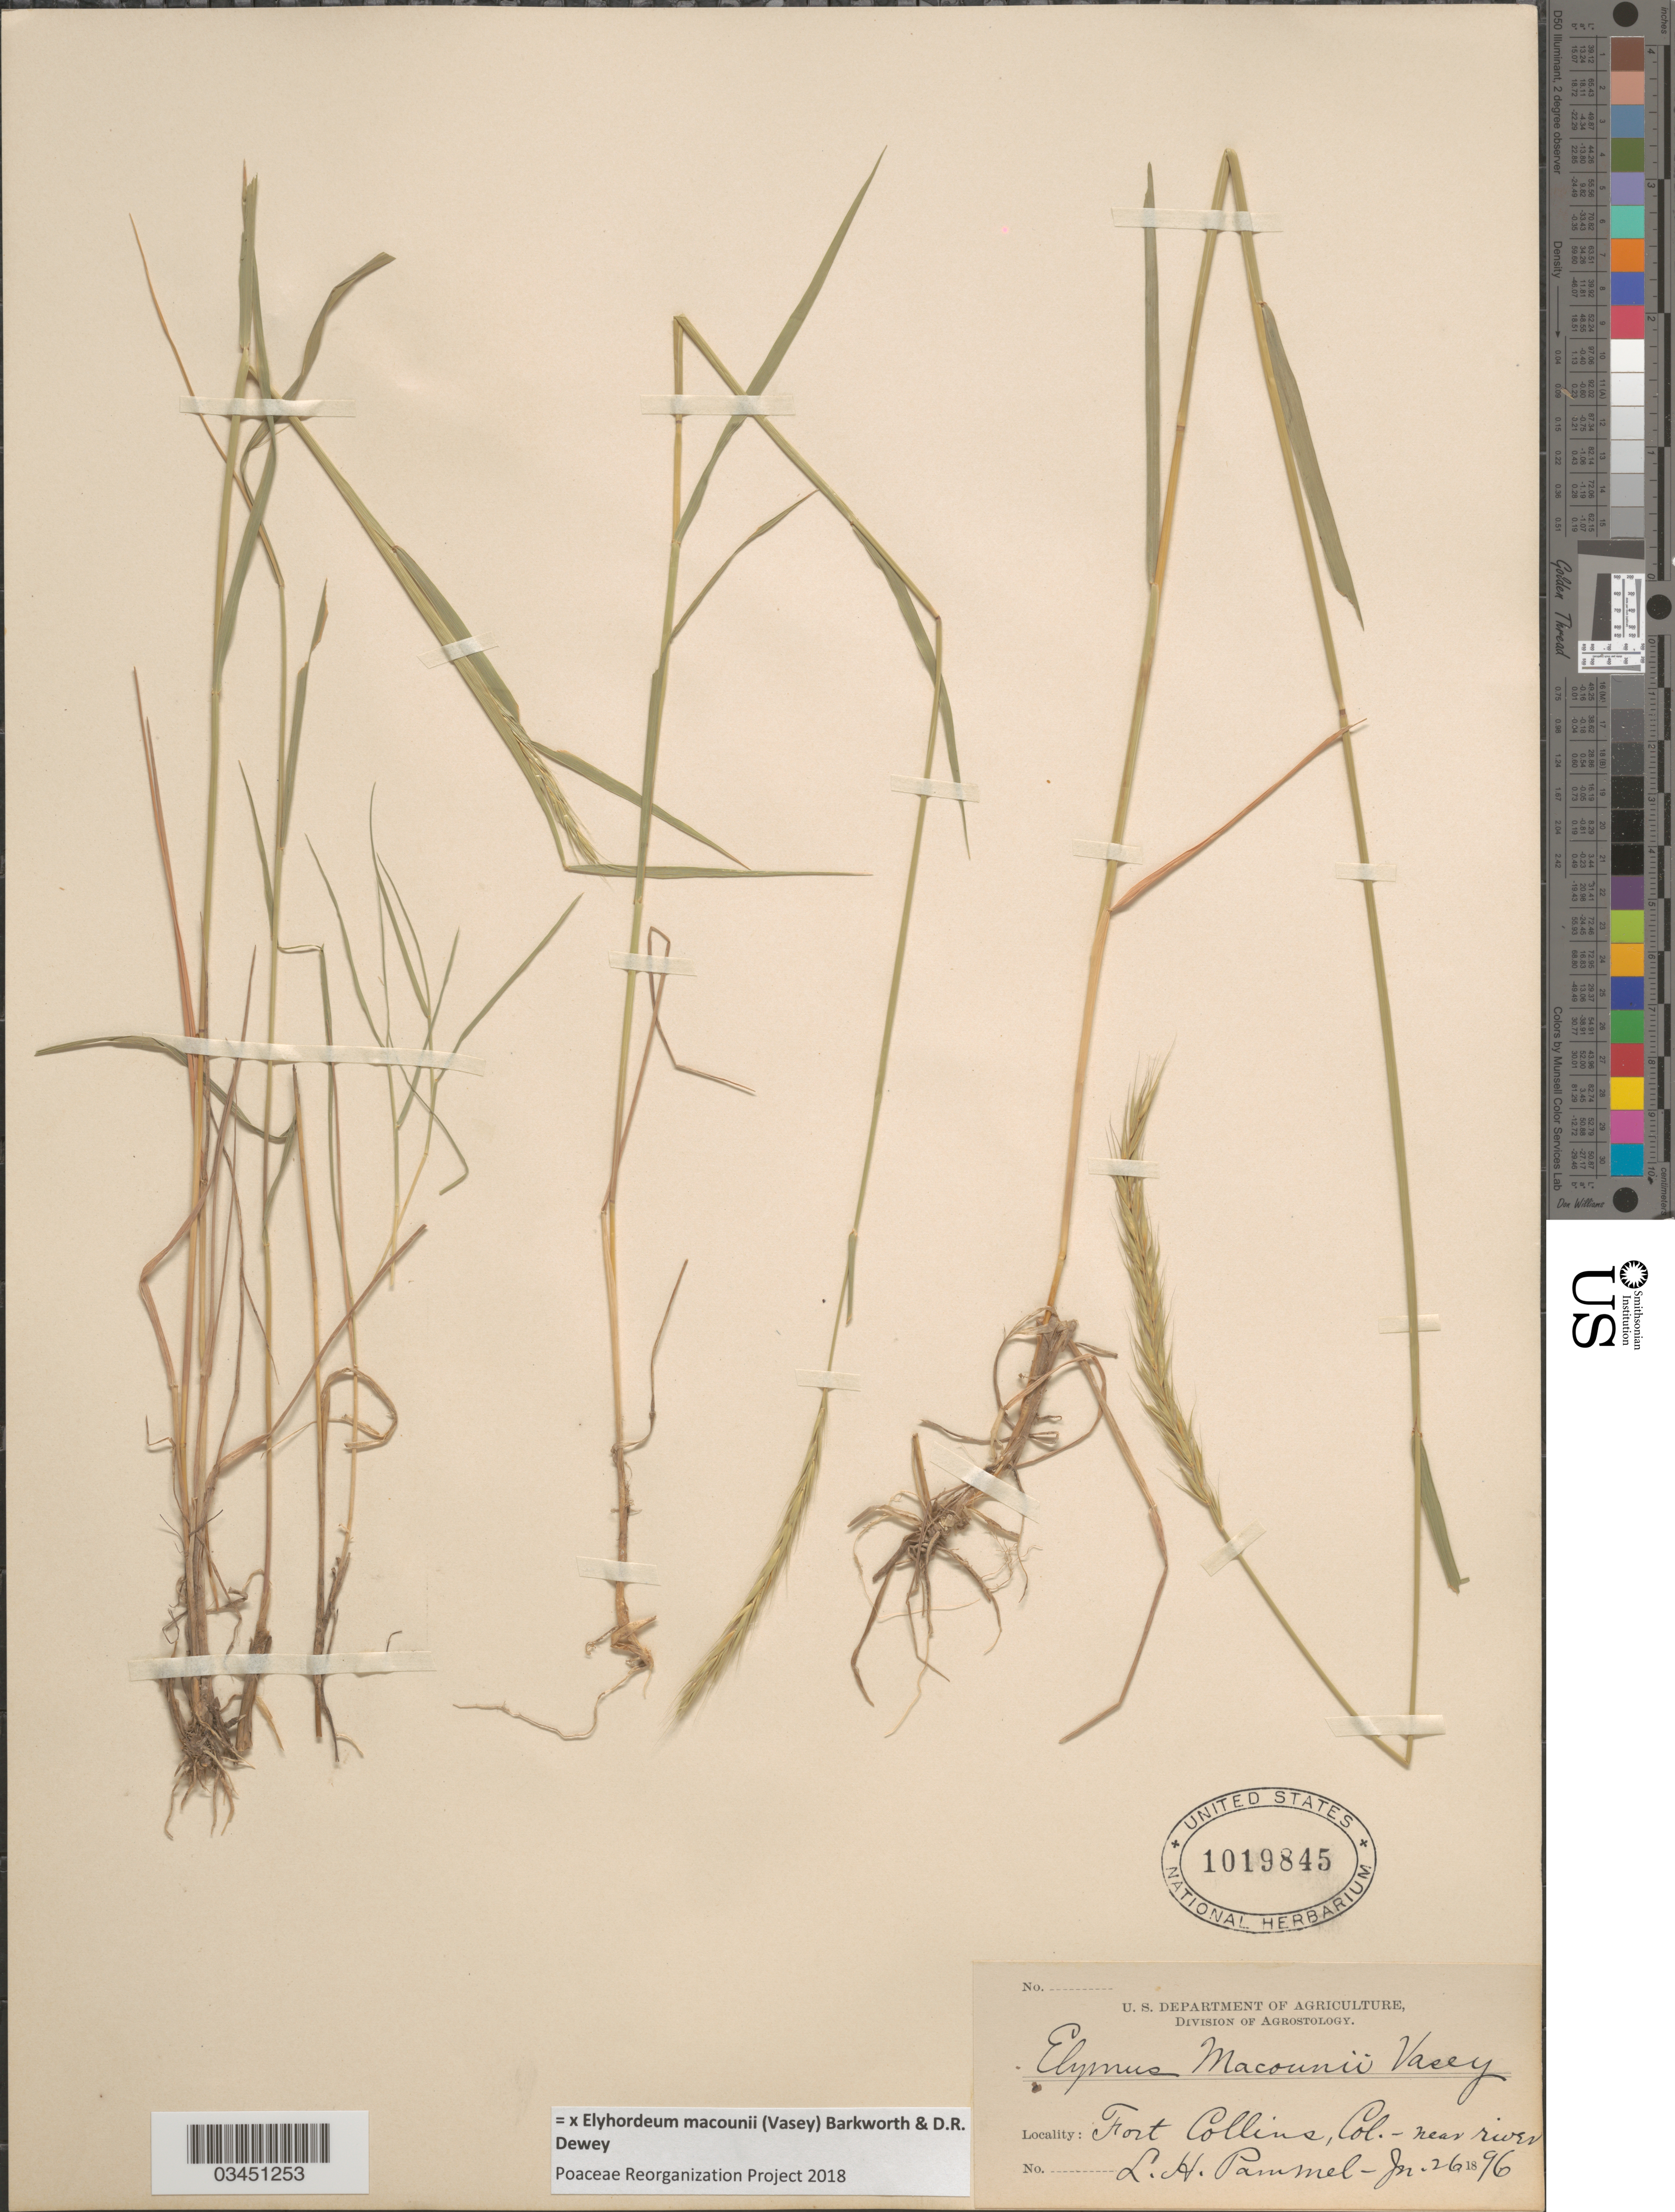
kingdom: Plantae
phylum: Tracheophyta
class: Liliopsida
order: Poales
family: Poaceae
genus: Elyhordeum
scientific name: x Elyhordeum macounii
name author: (Vasey) Barkworth & Dewey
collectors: L. Pammel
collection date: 1896-06-26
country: United States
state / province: Colorado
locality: Fort Collins, near river.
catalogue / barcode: US 1019845